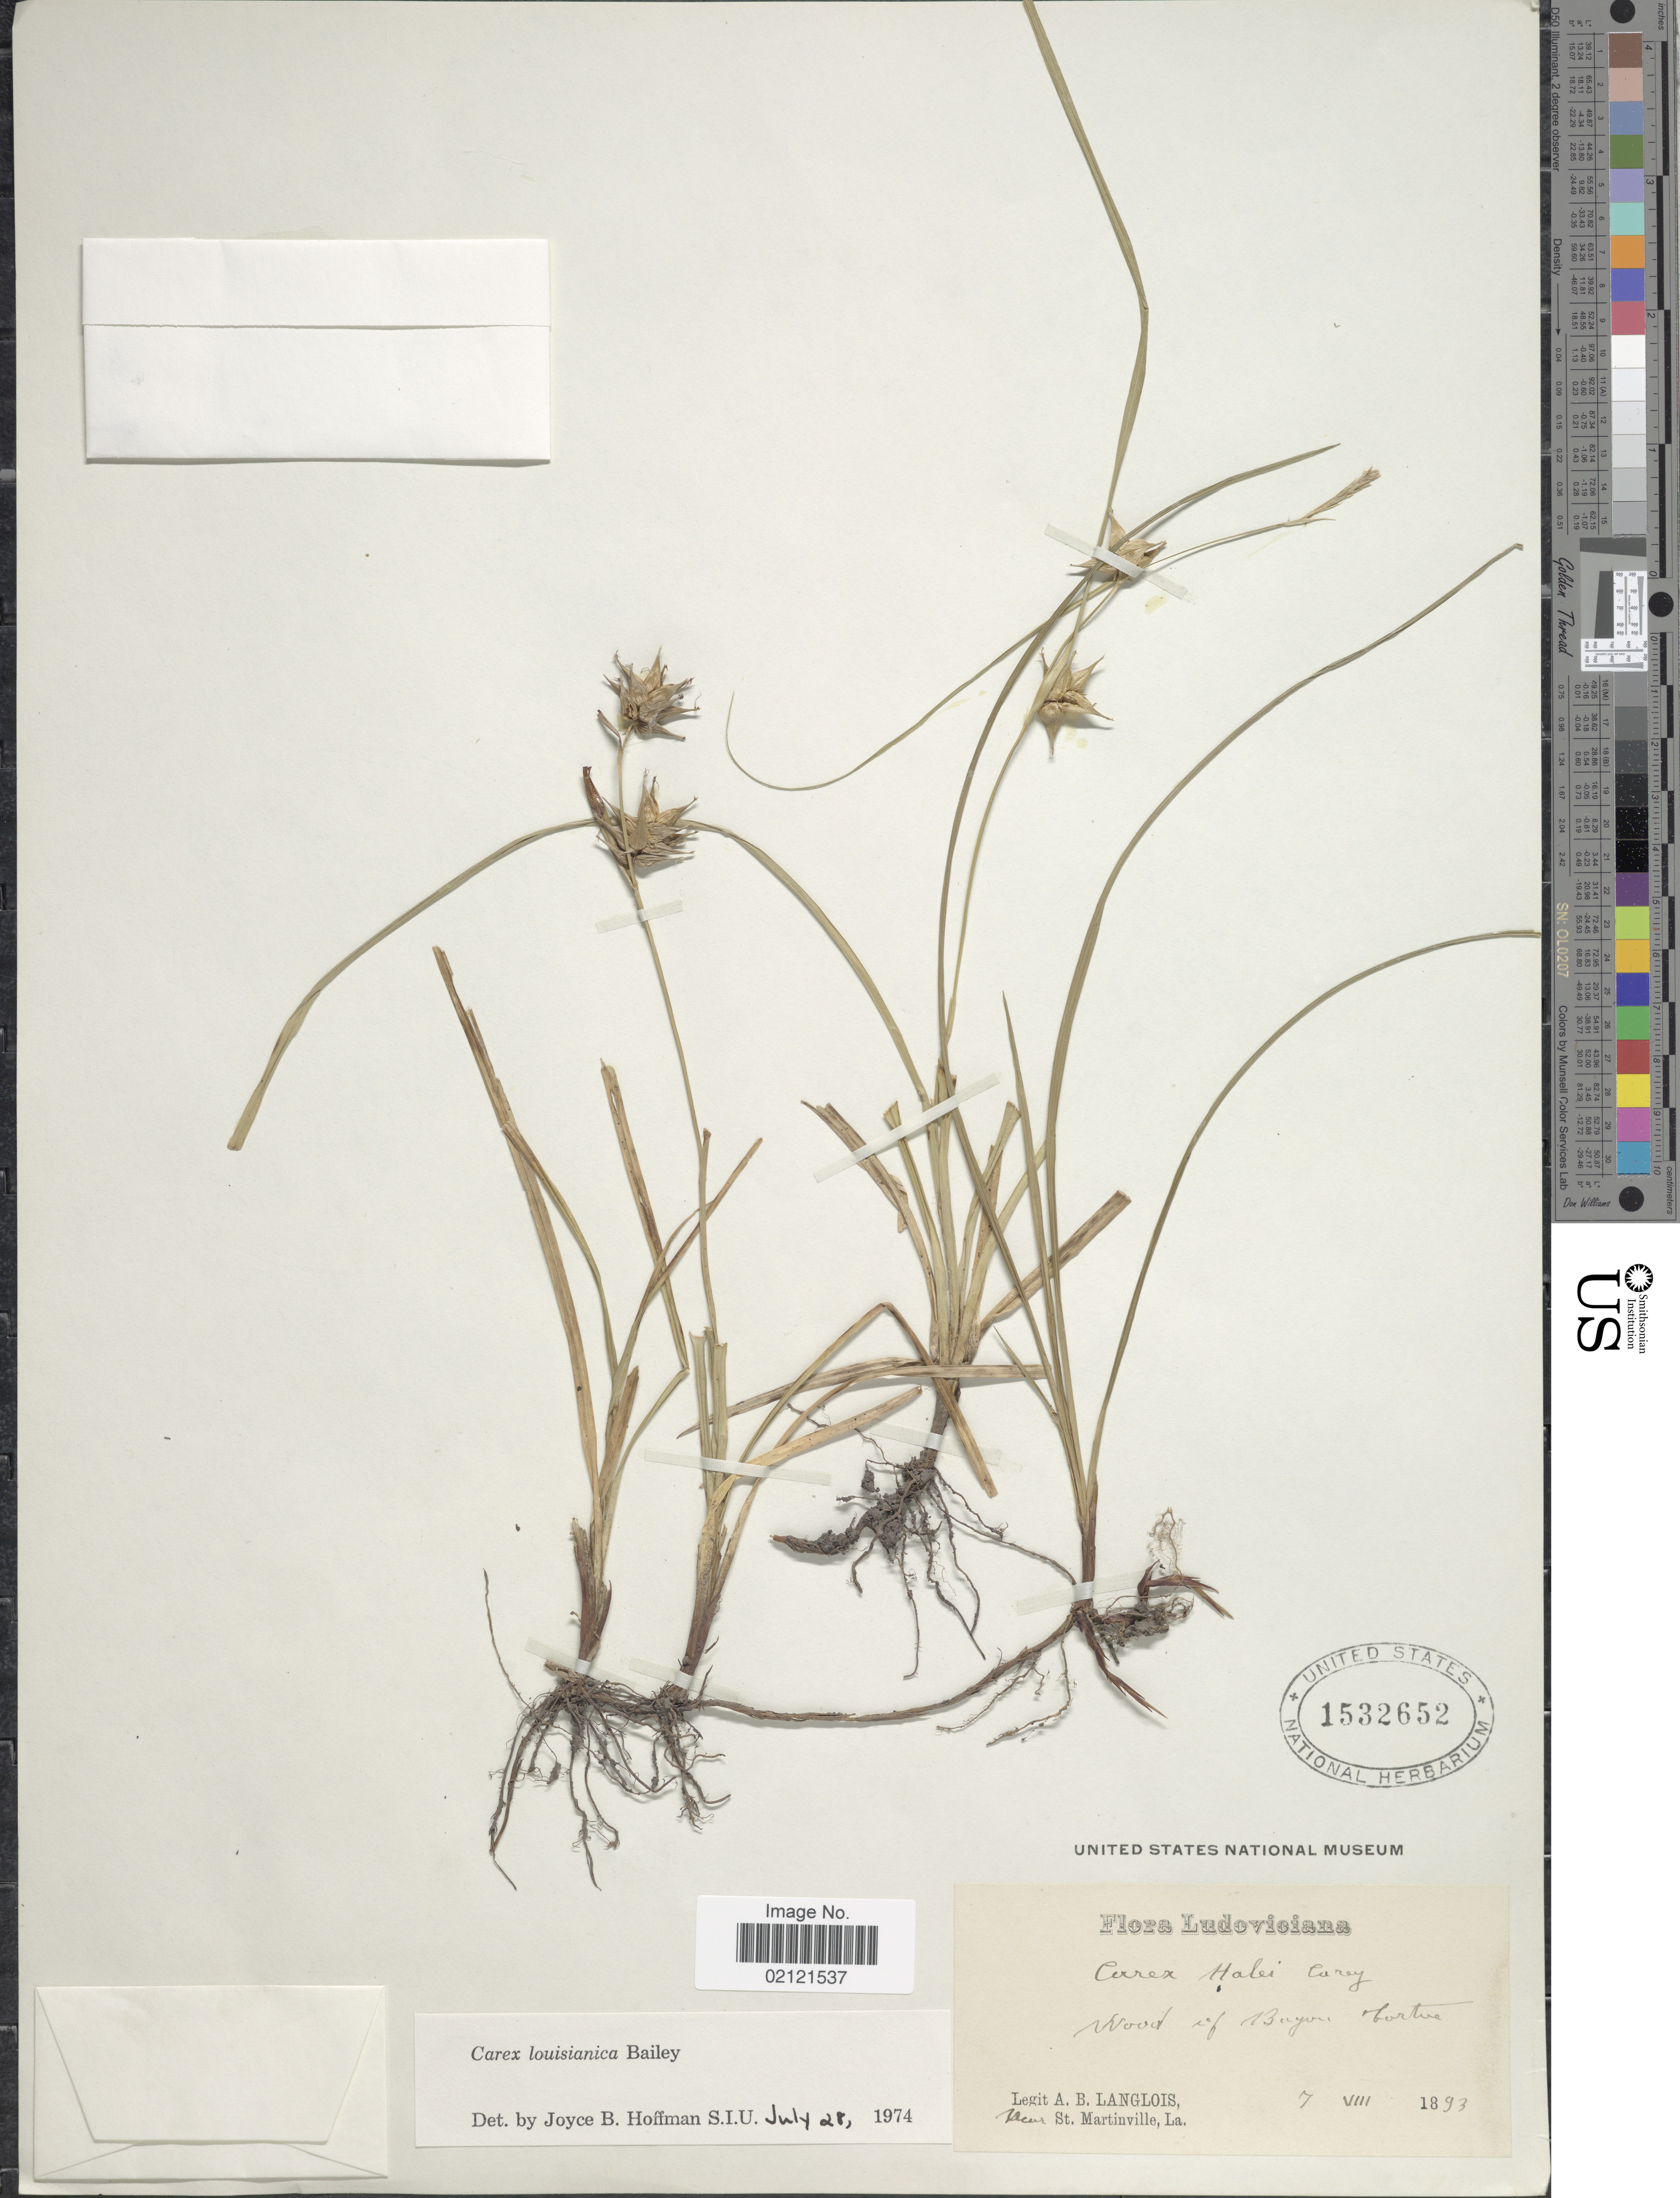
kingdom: Plantae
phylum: Tracheophyta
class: Liliopsida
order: Poales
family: Cyperaceae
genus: Carex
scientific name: Carex louisianica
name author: L.H. Bailey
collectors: A. Langlois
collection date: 1893-08-07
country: United States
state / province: Louisiana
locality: Wood of Bayou Torture, near St. Martinville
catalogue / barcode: US 1532652